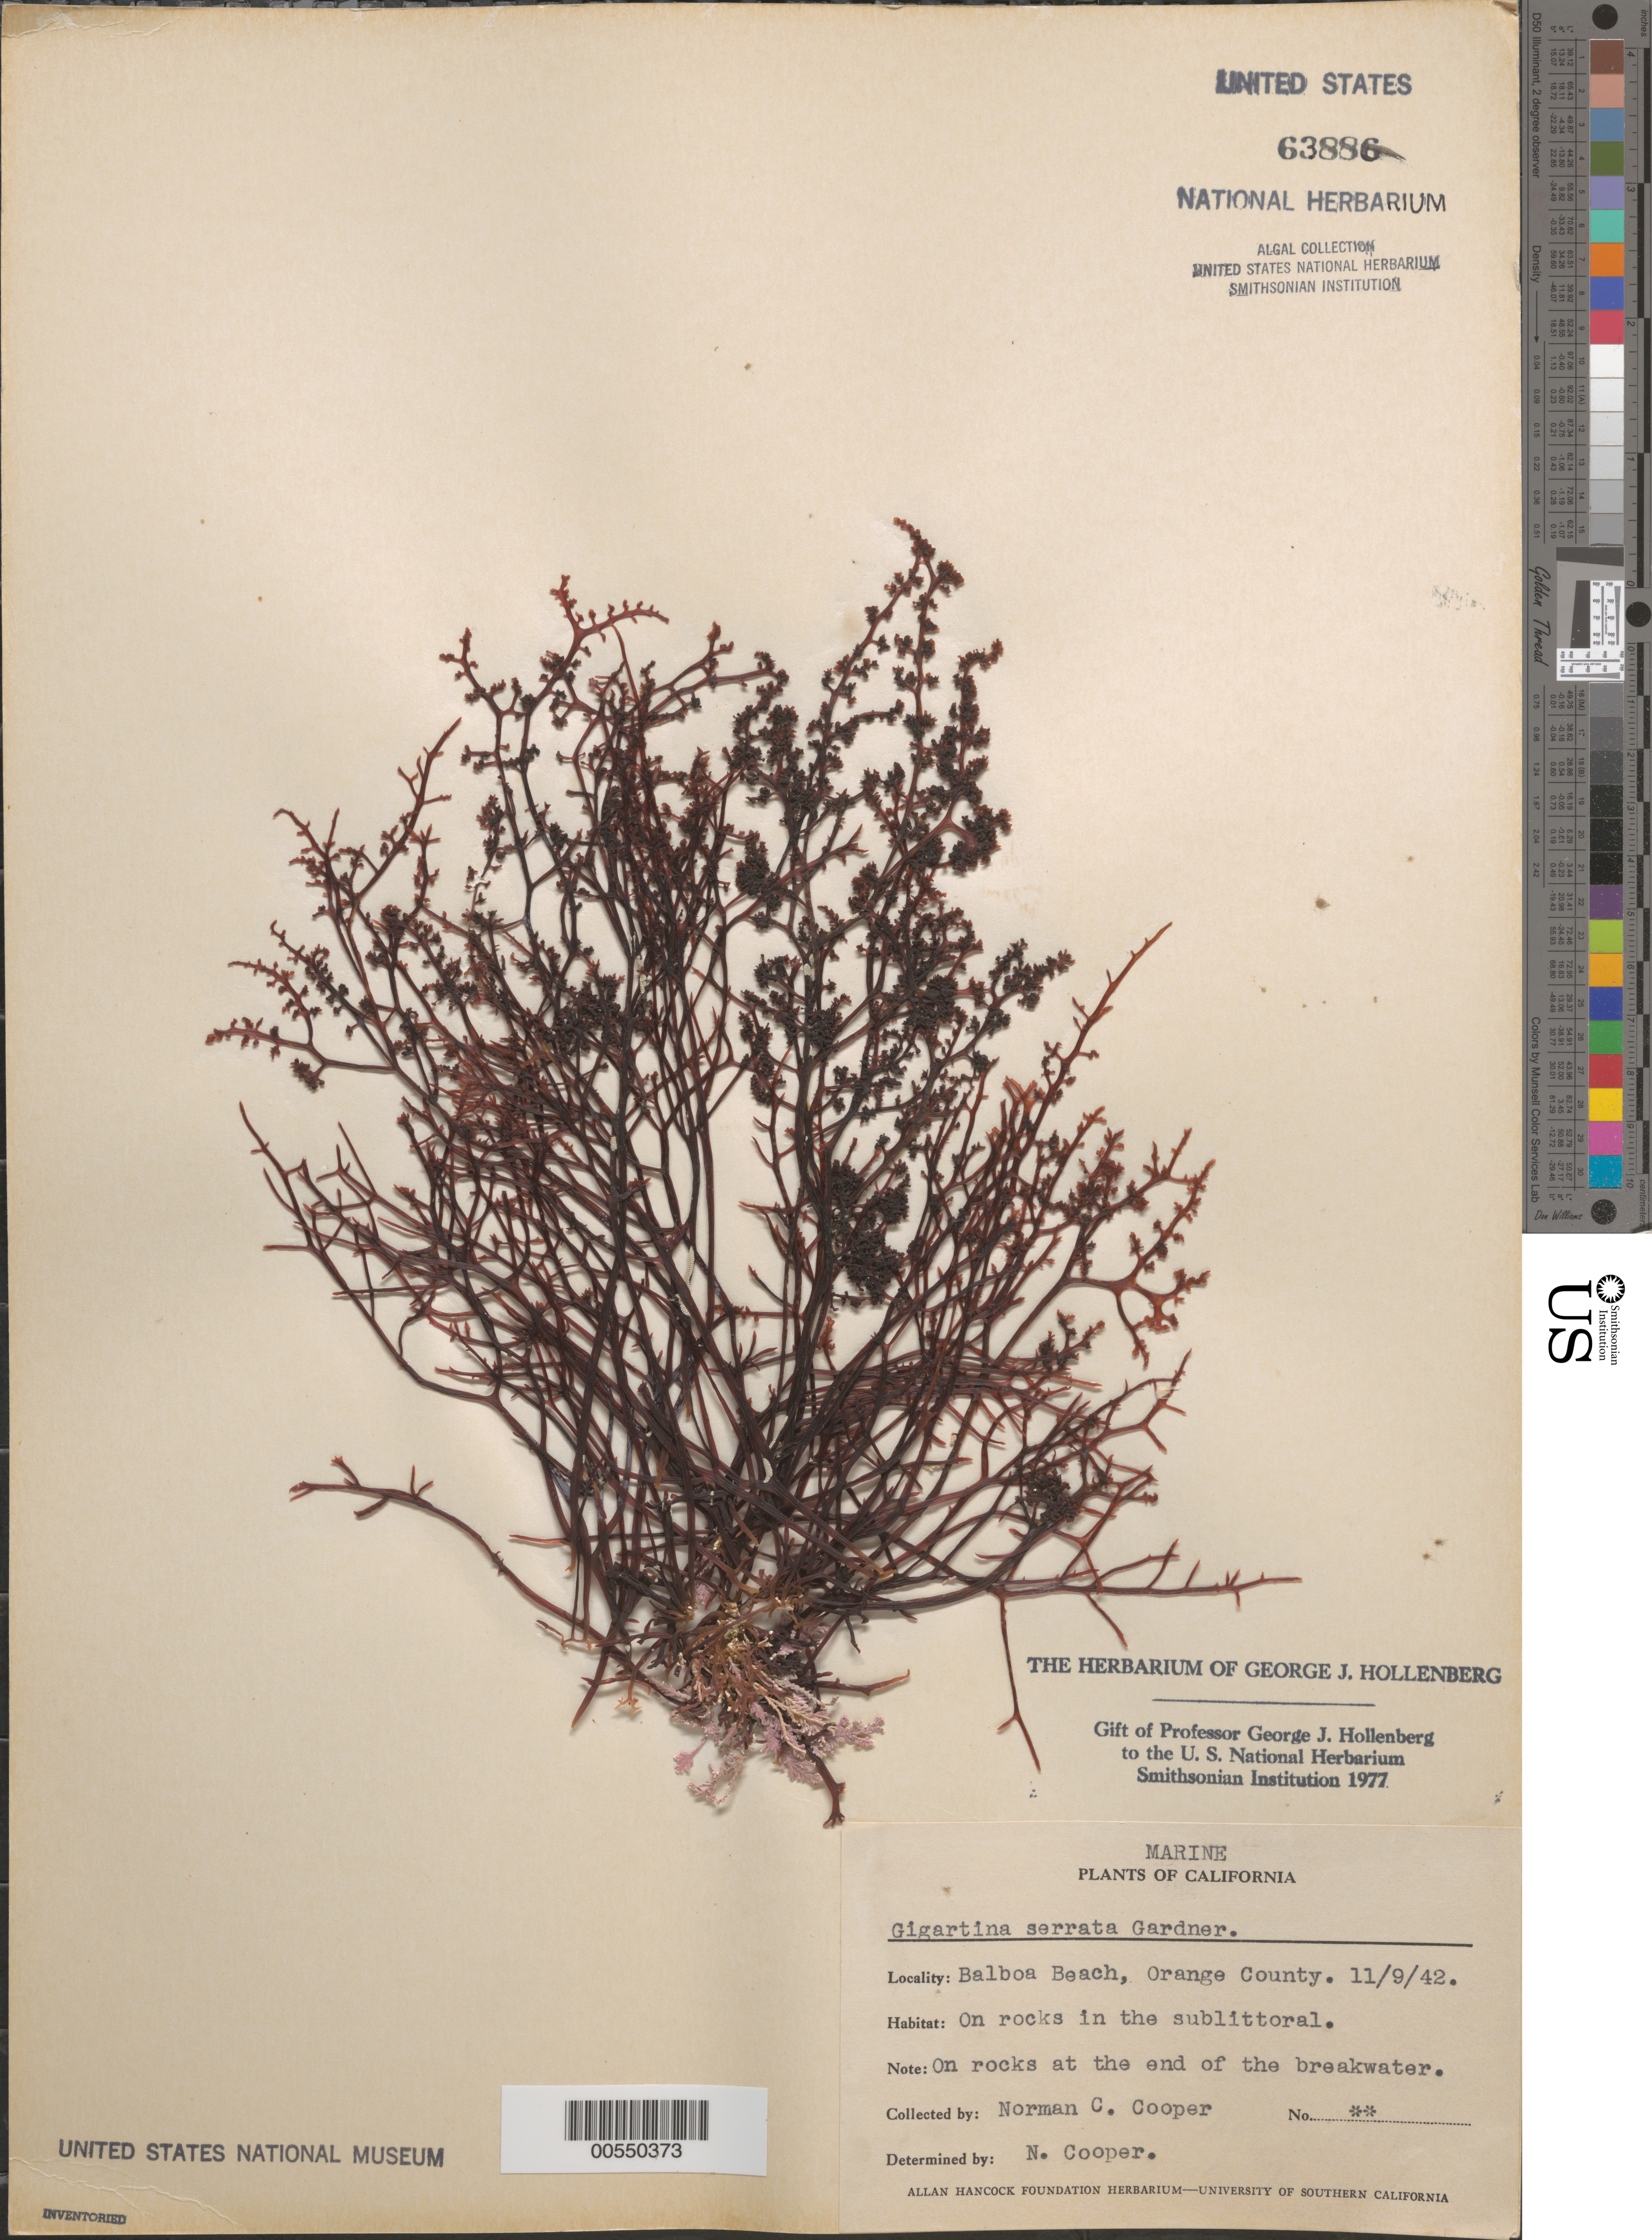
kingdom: Plantae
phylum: Rhodophyta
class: Florideophyceae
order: Gigartinales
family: Gigartinaceae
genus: Chondracanthus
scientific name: Chondracanthus serratus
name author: (N.L. Gardner) J.R. Hughey & Hommersand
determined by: Algae name updating Project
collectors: N. Cooper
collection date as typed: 09 Nov 1942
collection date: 1942-11-09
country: United States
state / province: California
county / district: Orange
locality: Balboa Beach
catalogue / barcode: US 63886